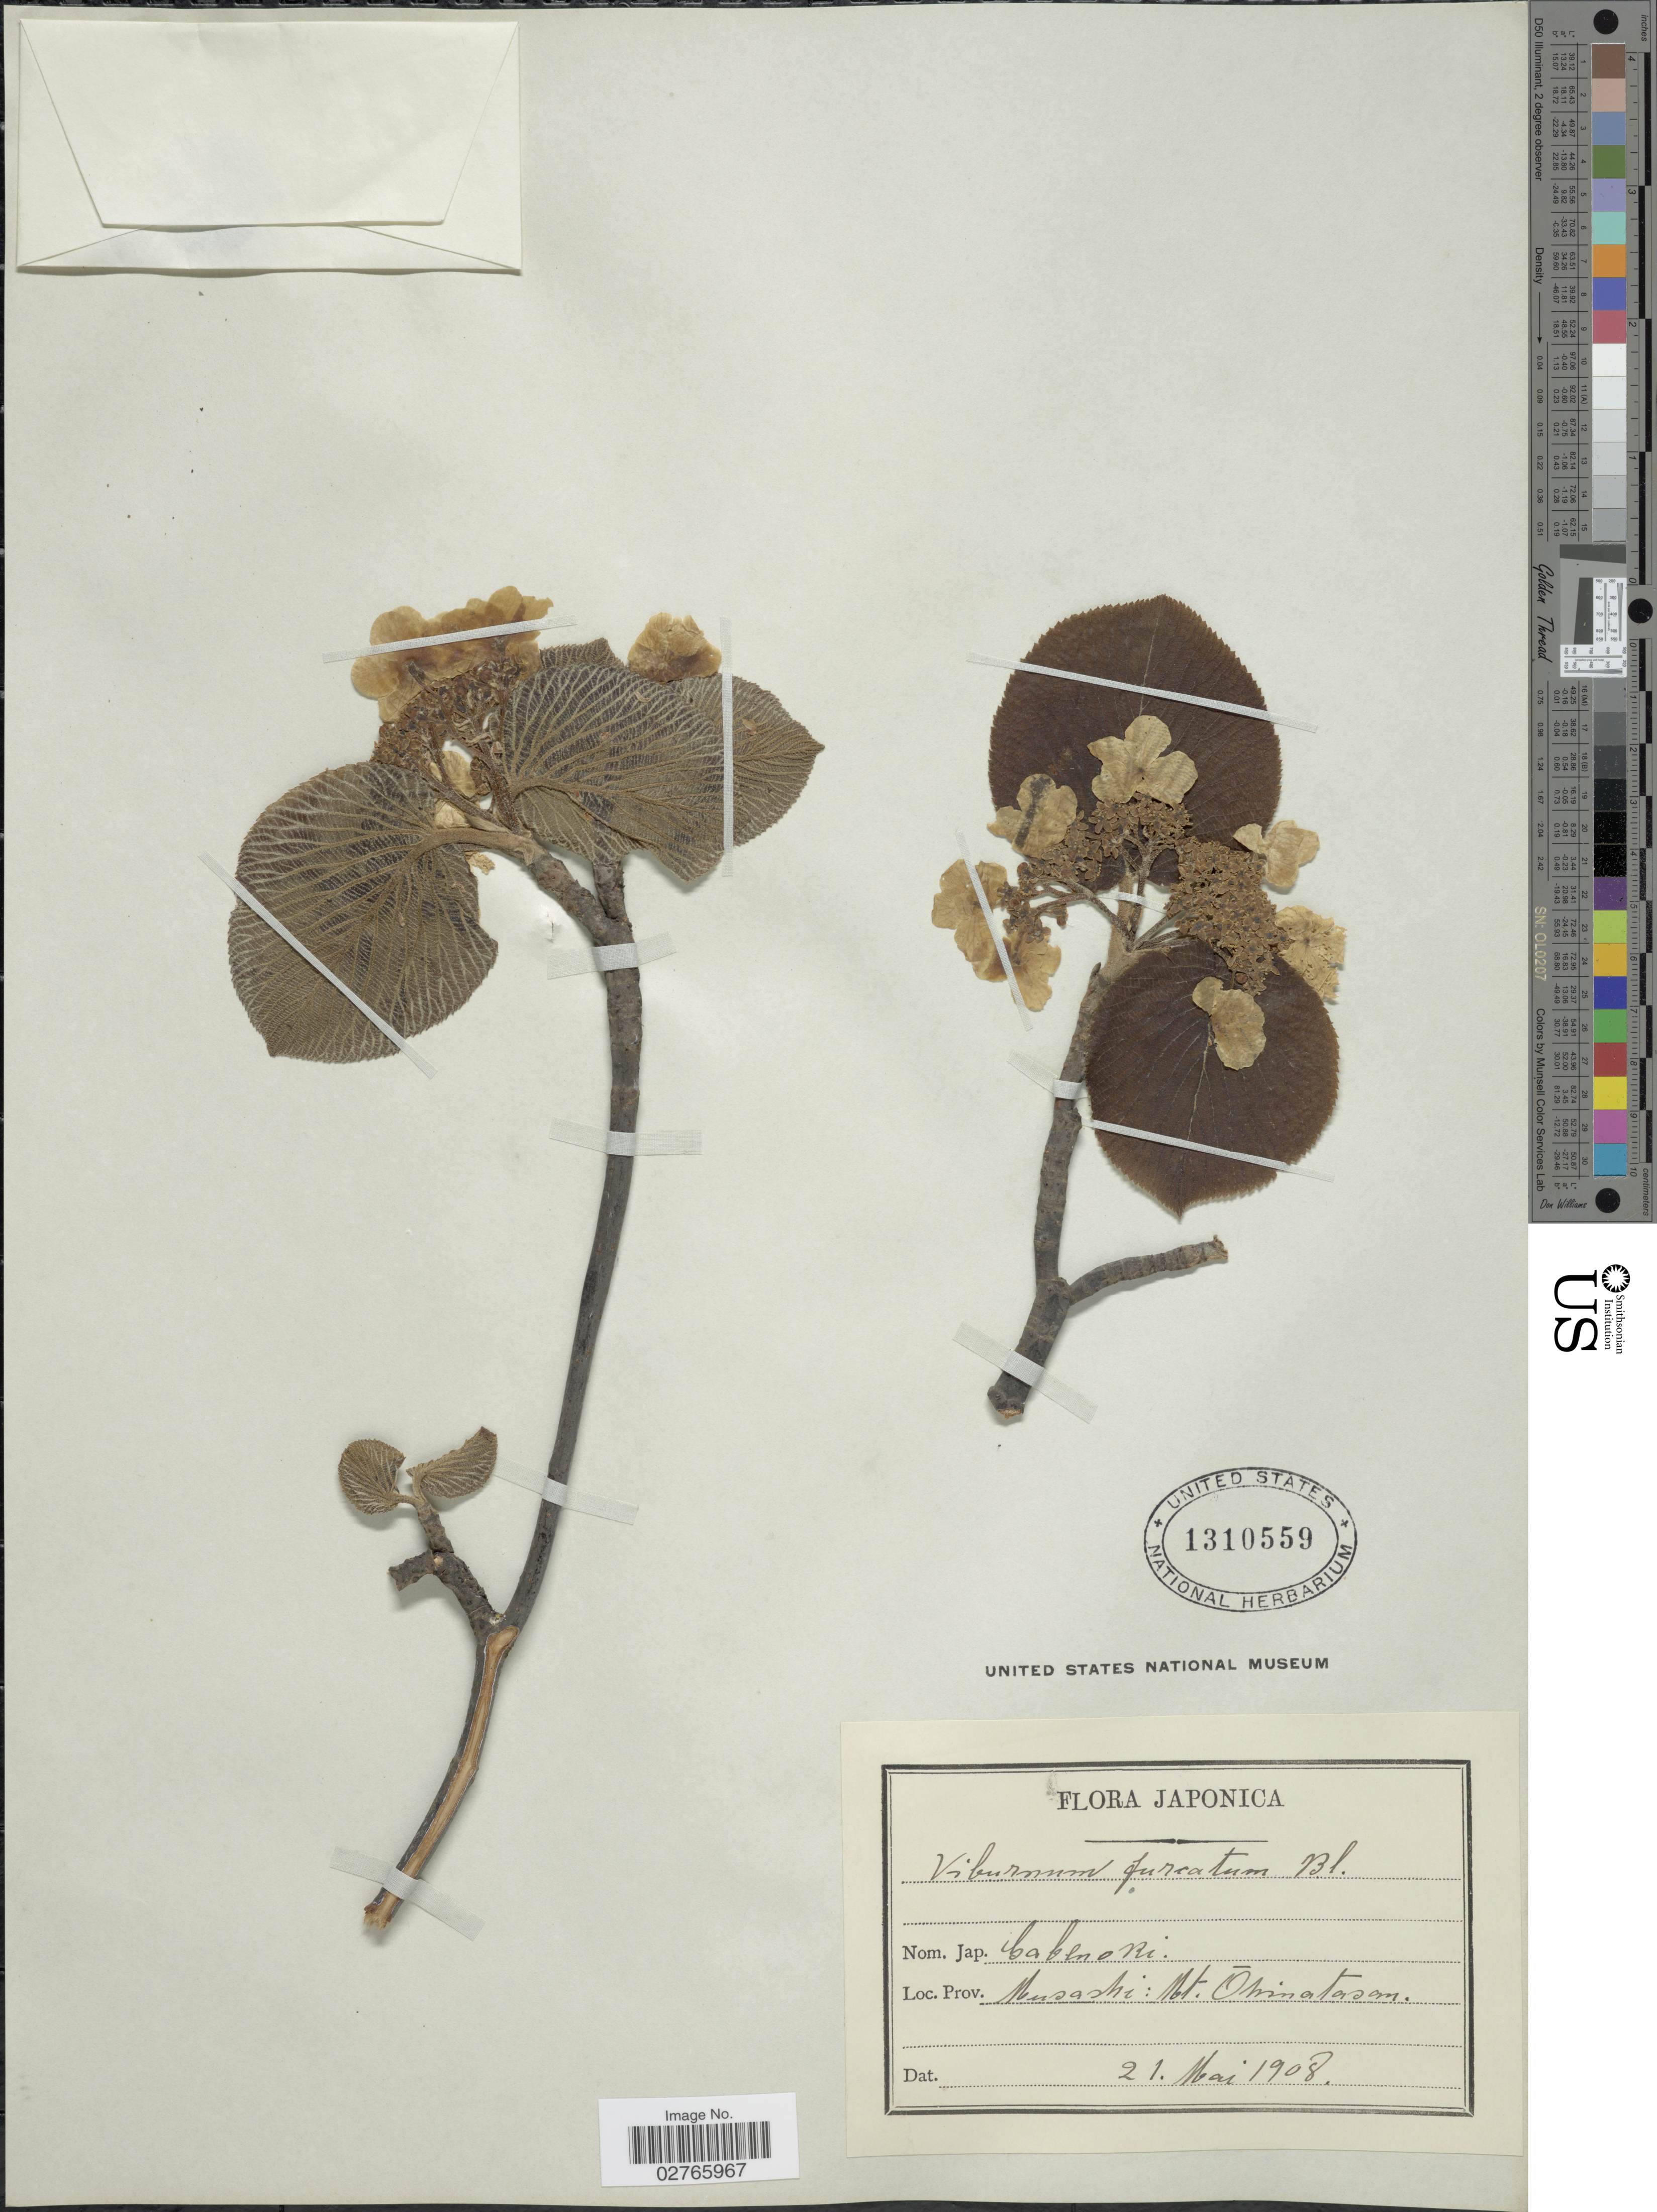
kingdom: Plantae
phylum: Tracheophyta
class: Magnoliopsida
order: Dipsacales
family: Viburnaceae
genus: Viburnum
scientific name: Viburnum furcatum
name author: Blume ex Maxim.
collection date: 1908-05-21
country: Japan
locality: Musashi: Mt. Ohinatasan.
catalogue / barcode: US 1310559